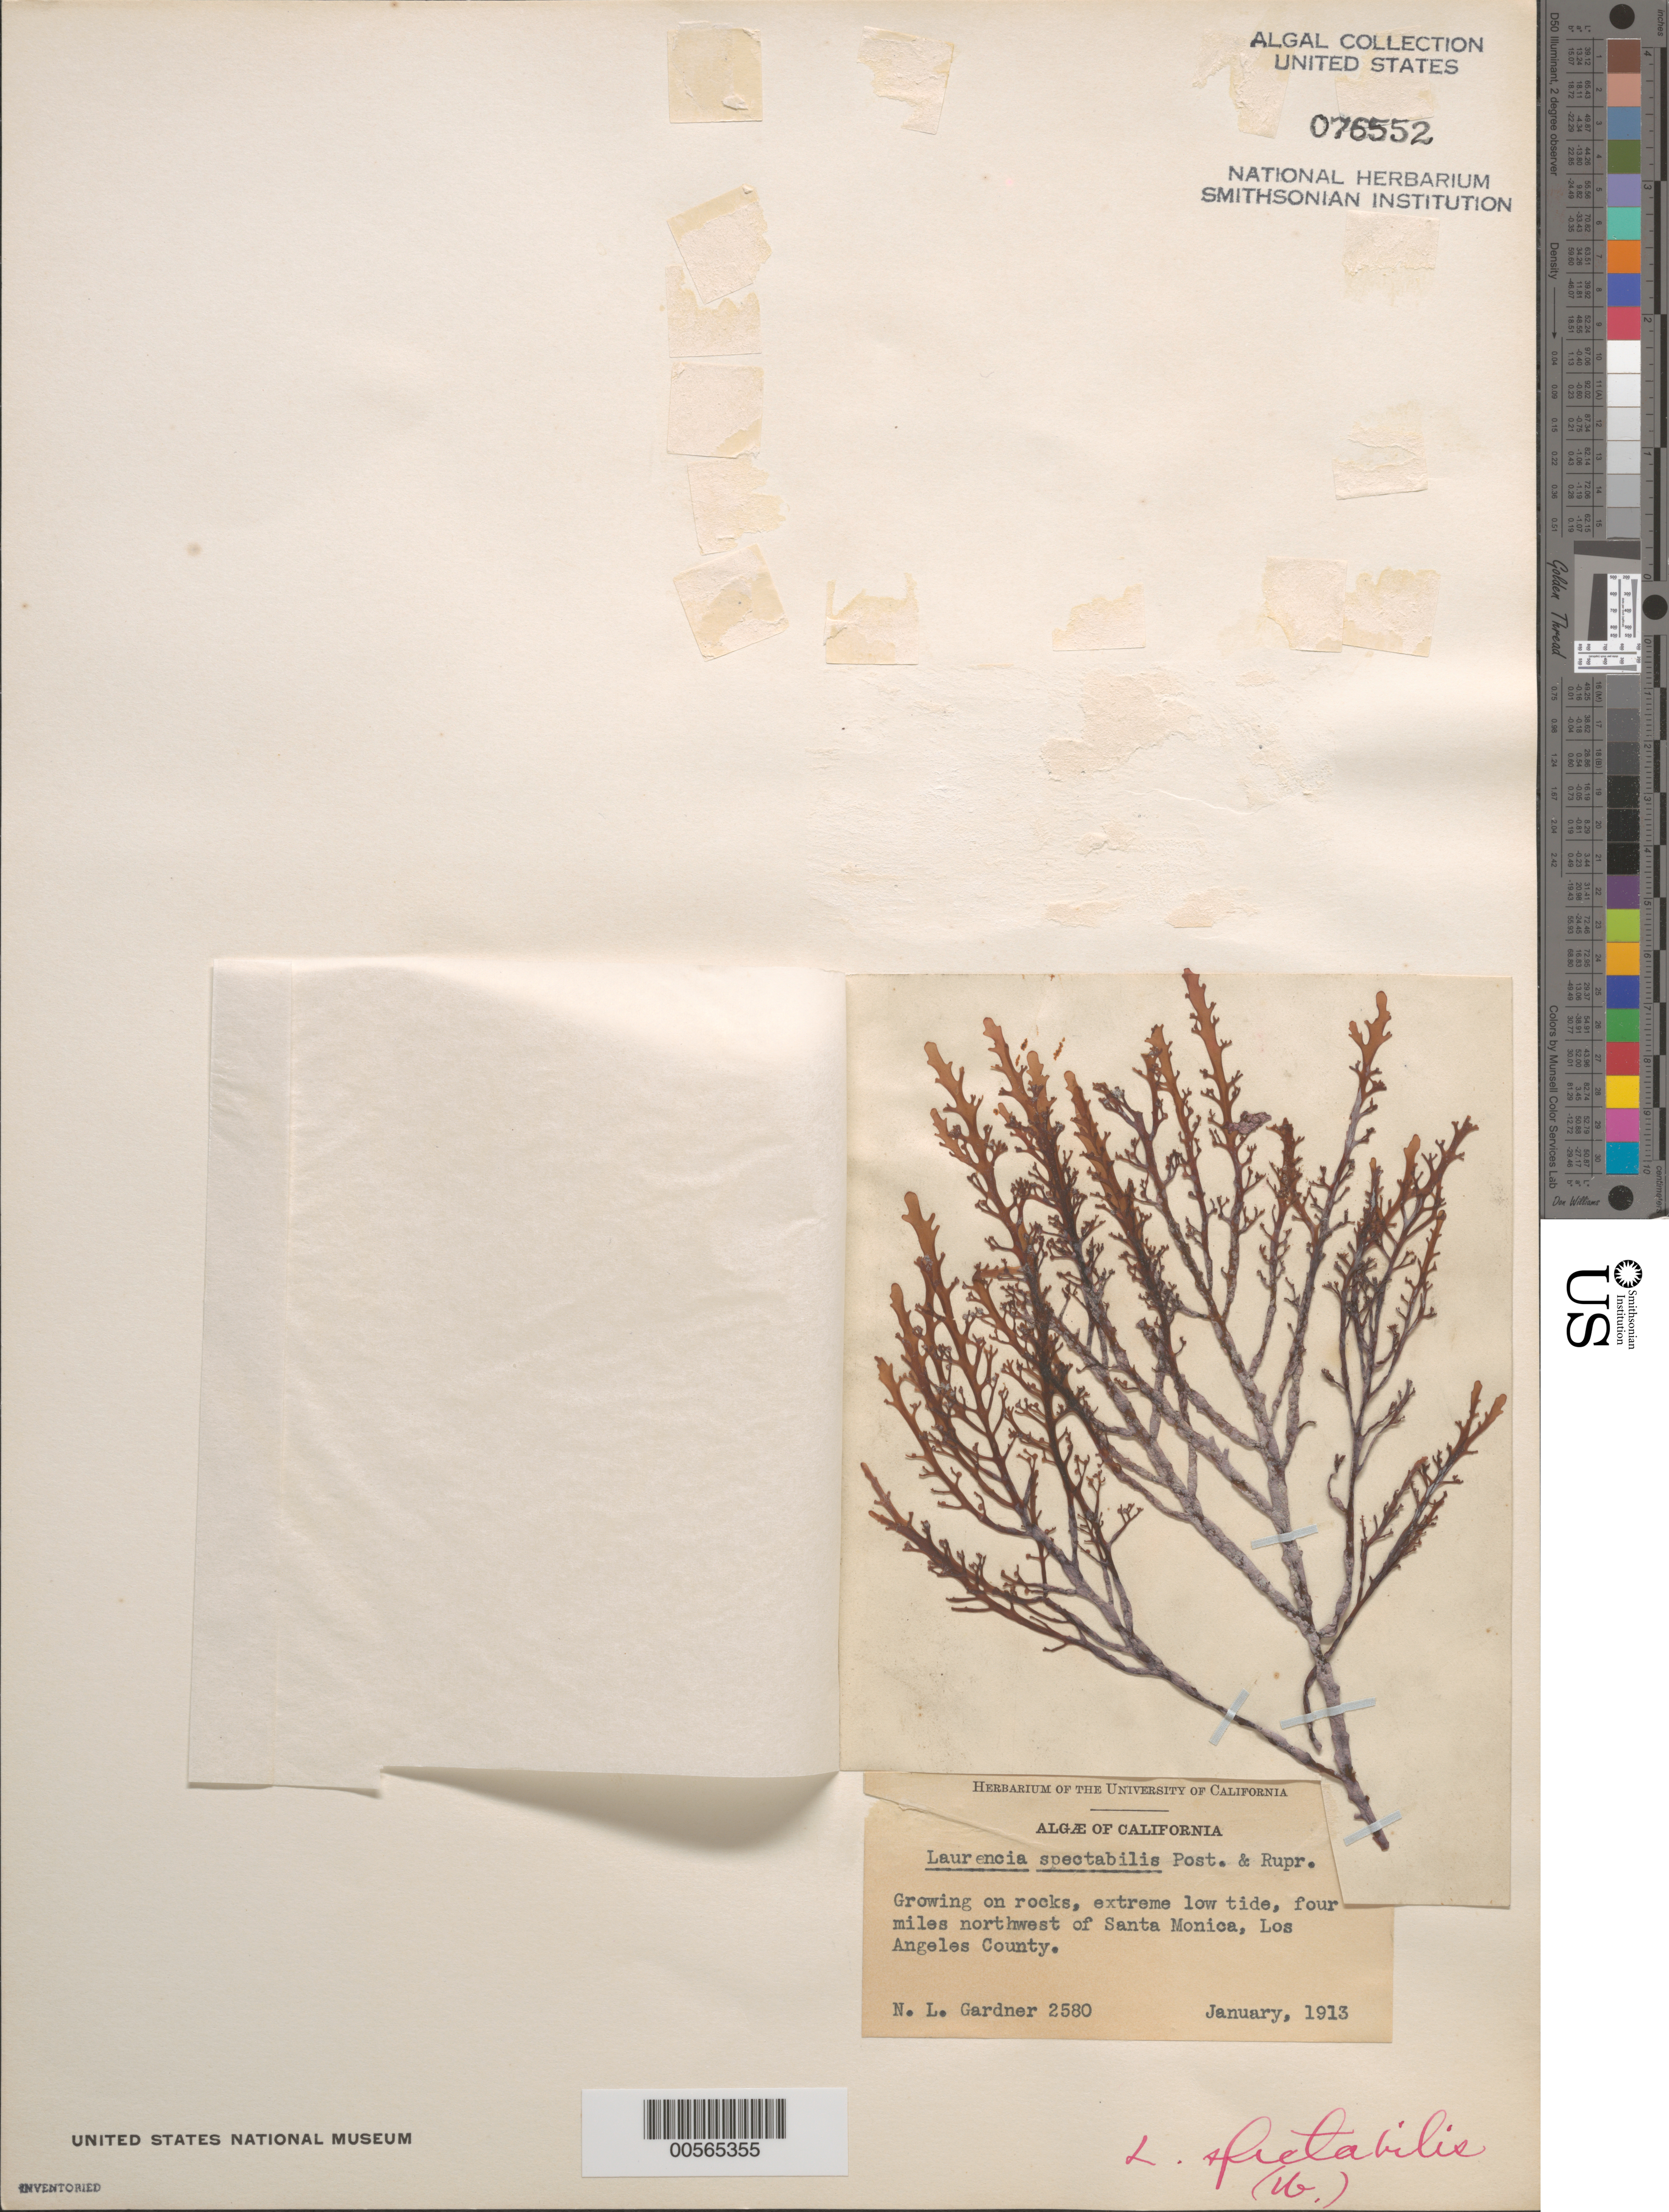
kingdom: Plantae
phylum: Rhodophyta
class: Florideophyceae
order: Ceramiales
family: Rhodomelaceae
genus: Osmundea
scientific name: Osmundea spectabilis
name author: (Postels & Rupr.) K.W. Nam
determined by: Algae name updating Project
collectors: N. Gardner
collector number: NLG 2580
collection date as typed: Jan 1913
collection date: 1913-01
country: United States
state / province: California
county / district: Los Angeles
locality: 4 miles northwest of Santa Monica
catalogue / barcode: US 76552